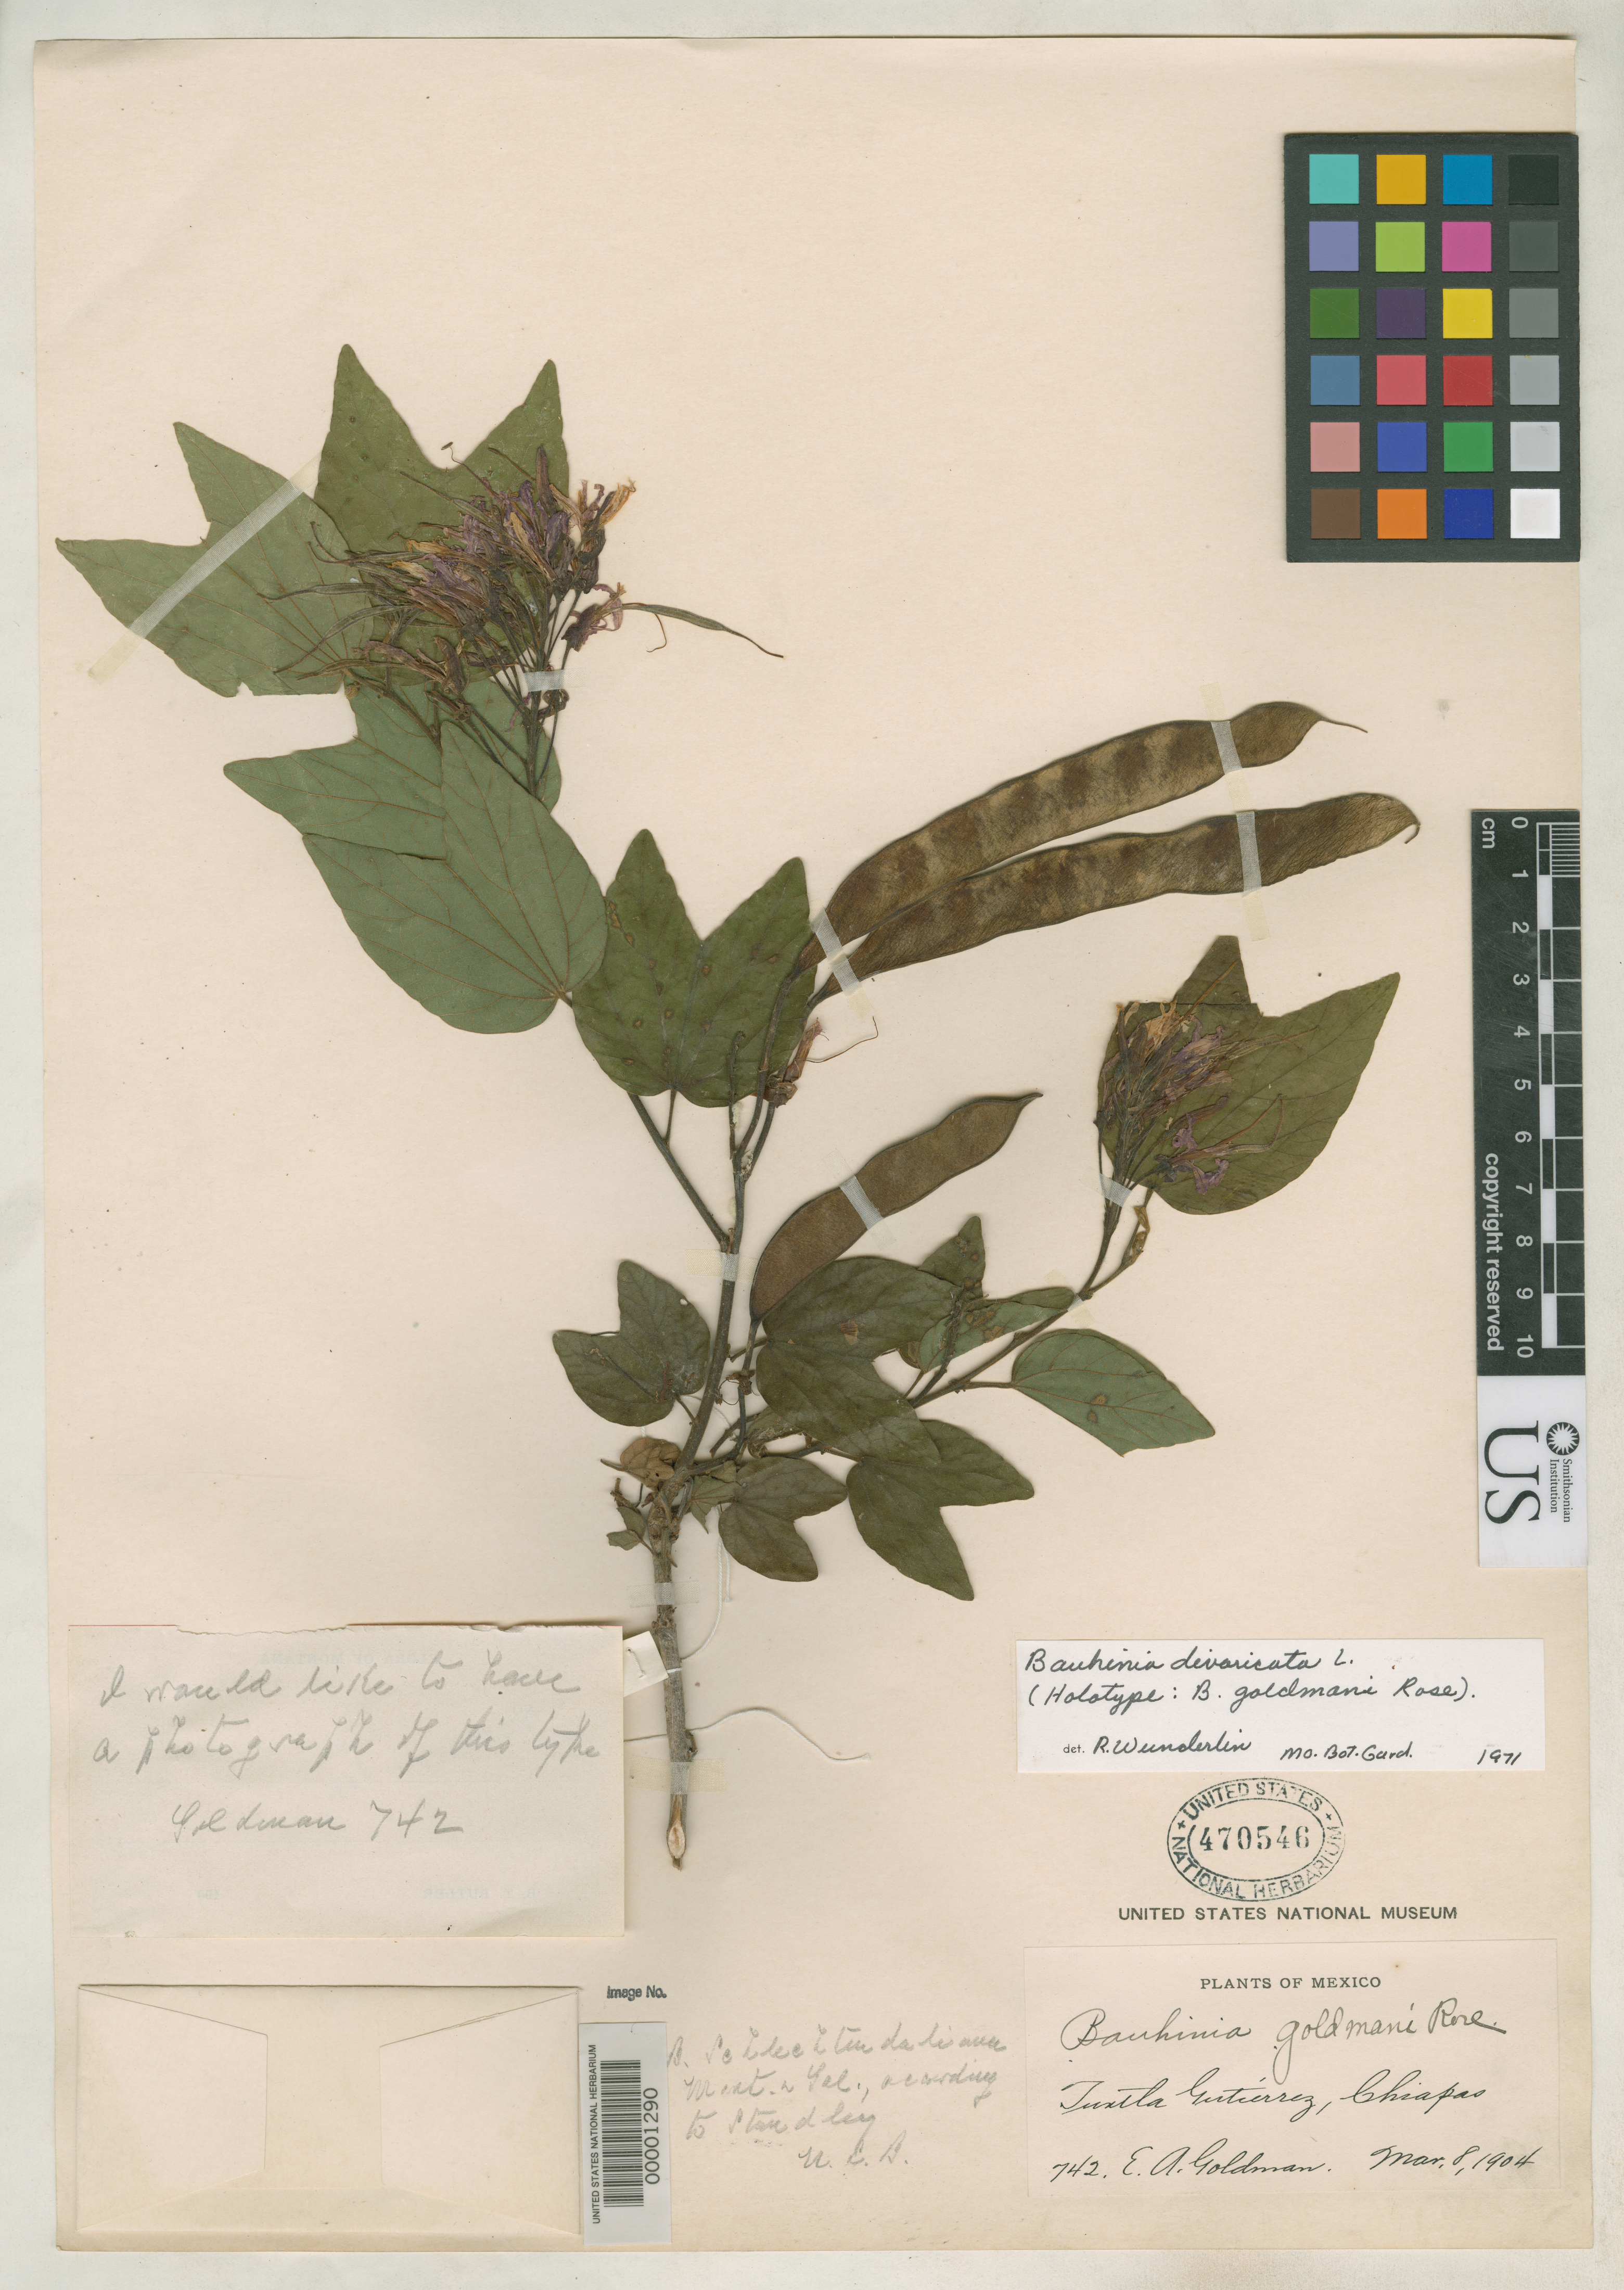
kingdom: Plantae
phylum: Tracheophyta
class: Magnoliopsida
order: Fabales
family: Fabaceae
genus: Bauhinia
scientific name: Bauhinia goldmanii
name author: Rose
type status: Holotype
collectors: E. A. Goldman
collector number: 742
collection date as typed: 08 Mar 1904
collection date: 1904-03-08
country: Mexico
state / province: Chiapas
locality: Tuxtla Gutierrez.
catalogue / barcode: US 470546